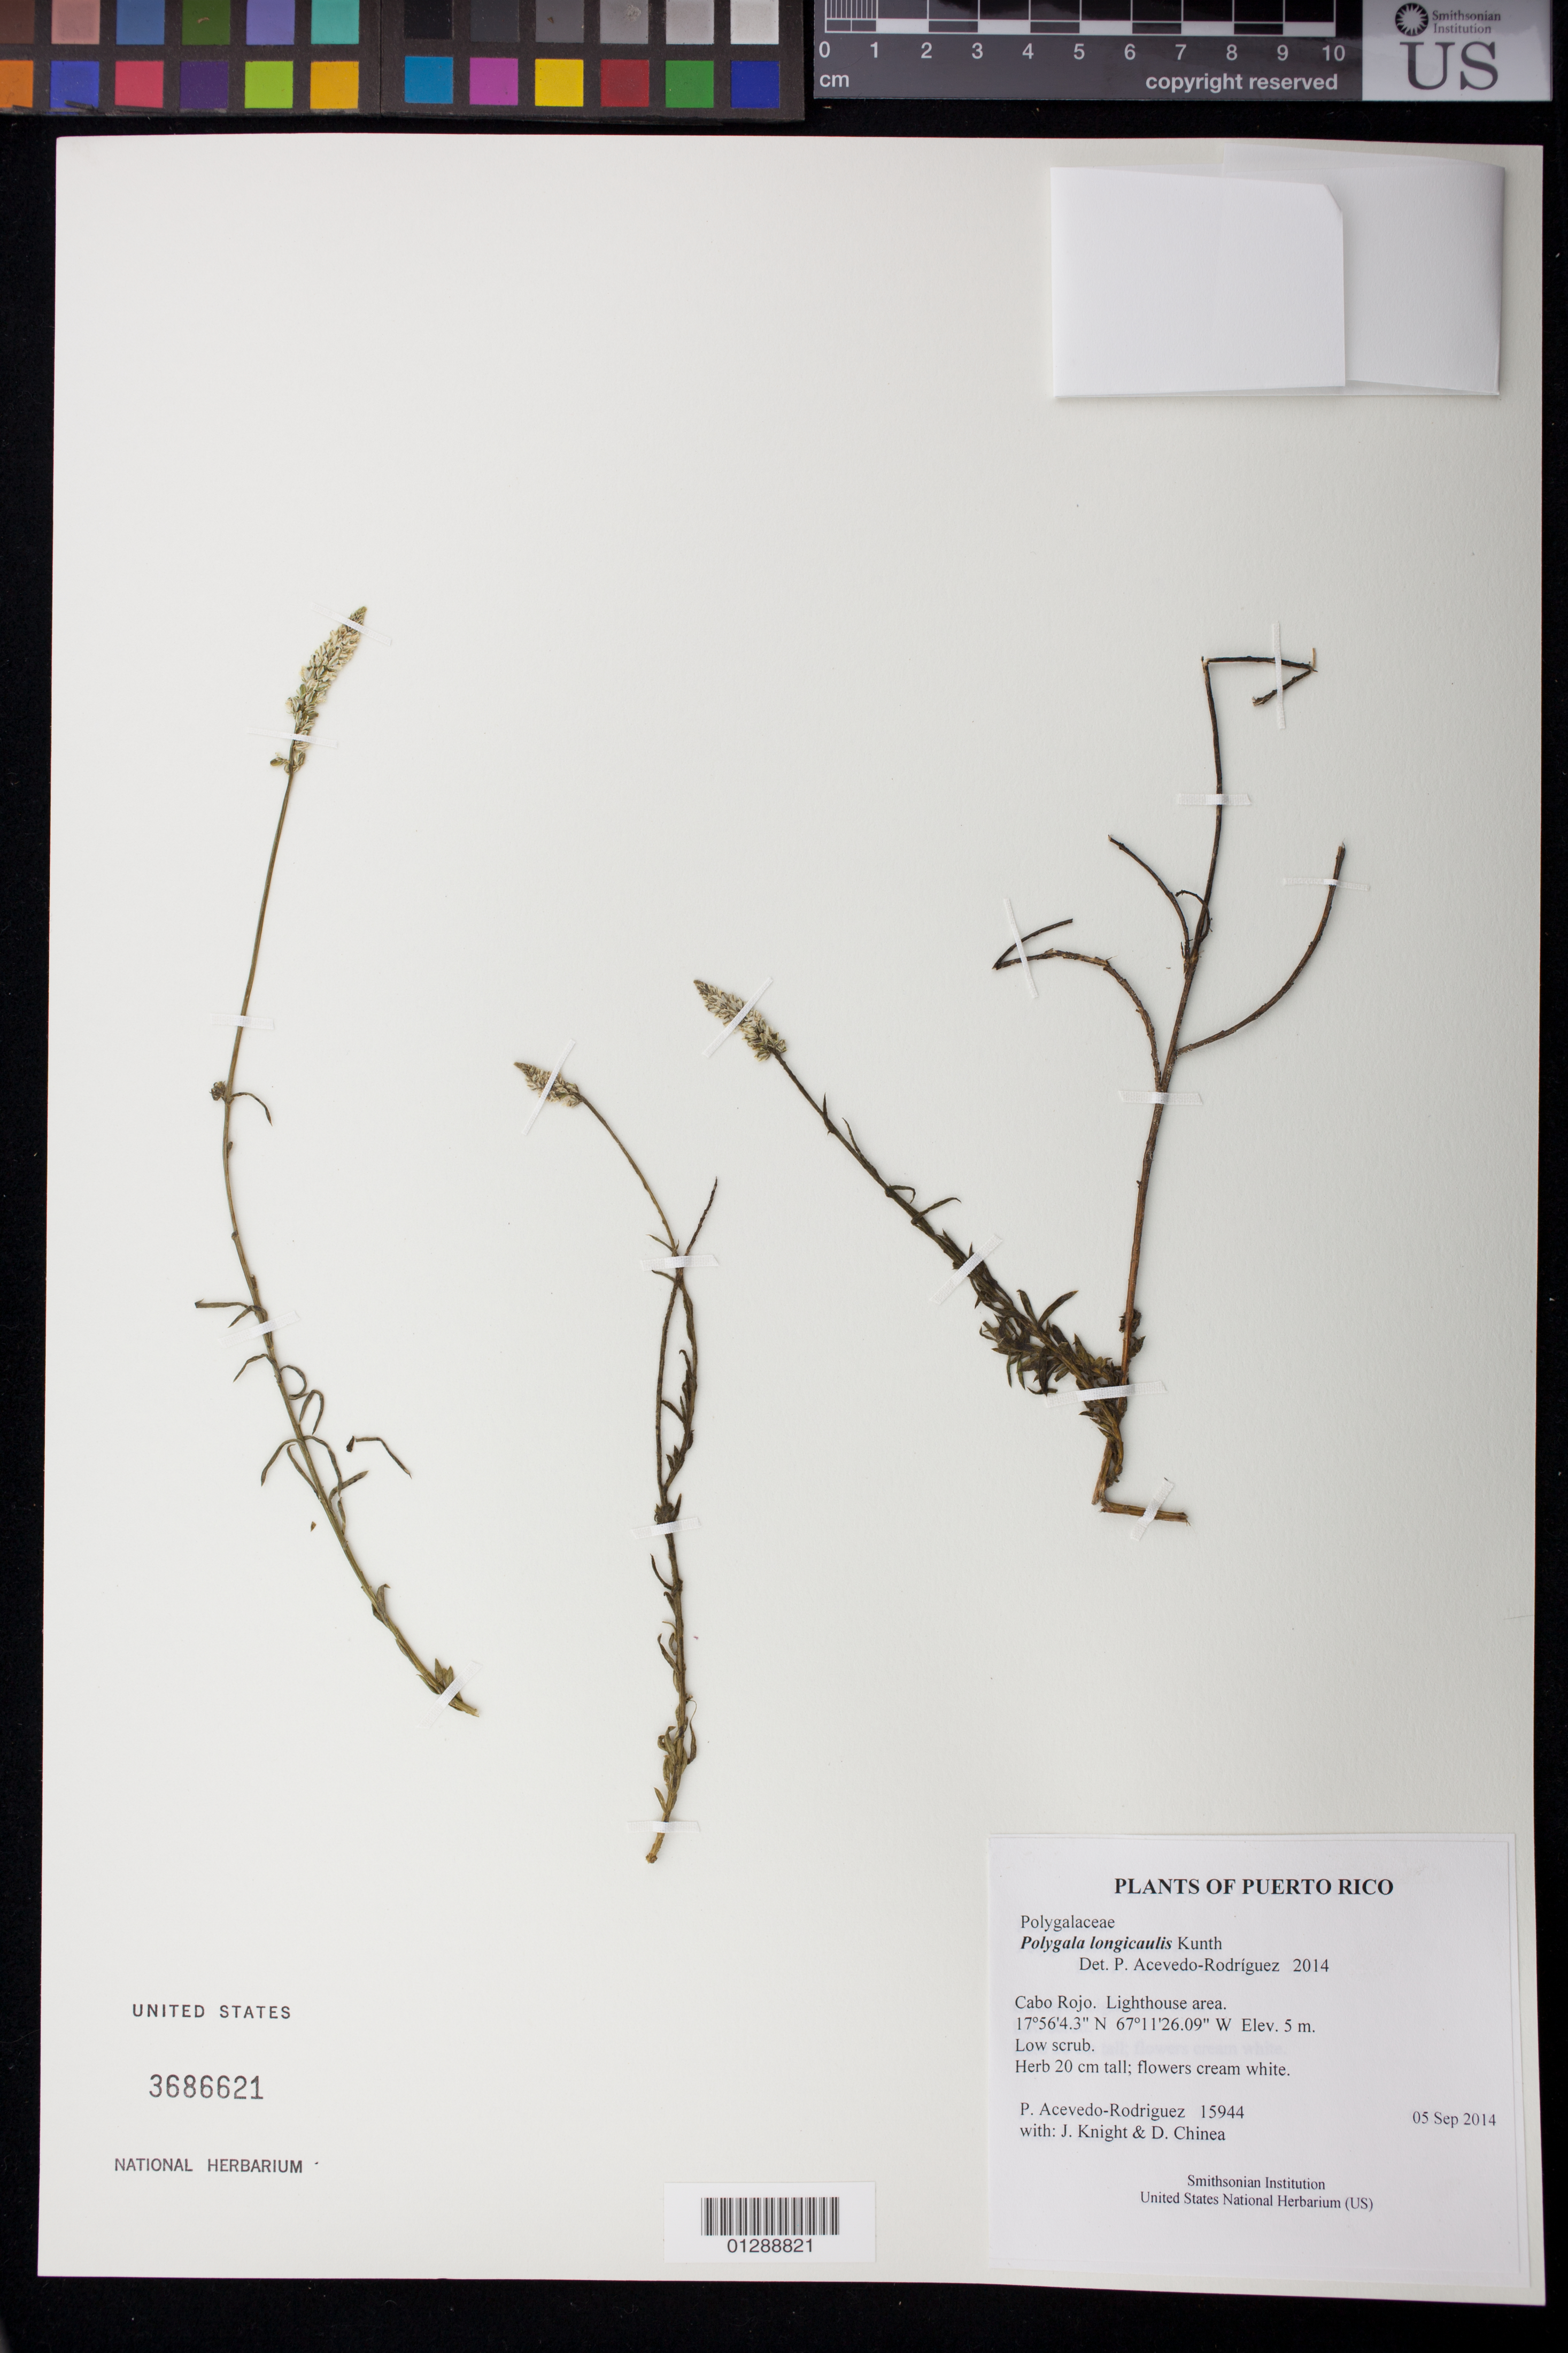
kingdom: Plantae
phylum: Tracheophyta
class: Magnoliopsida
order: Fabales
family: Polygalaceae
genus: Polygala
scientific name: Polygala longicaulis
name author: Kunth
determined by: Acevedo-Rodríguez, P., (BOT), Smithsonian Institution - National Museum of Natural History (UNITED STATES)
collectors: P. Acevedo-Rodr., J. Knight & D. Chinea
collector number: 15944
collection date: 2014-09-05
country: Puerto Rico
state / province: Cabo Rojo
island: Puerto Rico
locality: Lighthouse area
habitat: Low scrub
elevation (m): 5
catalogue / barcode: US 3686621